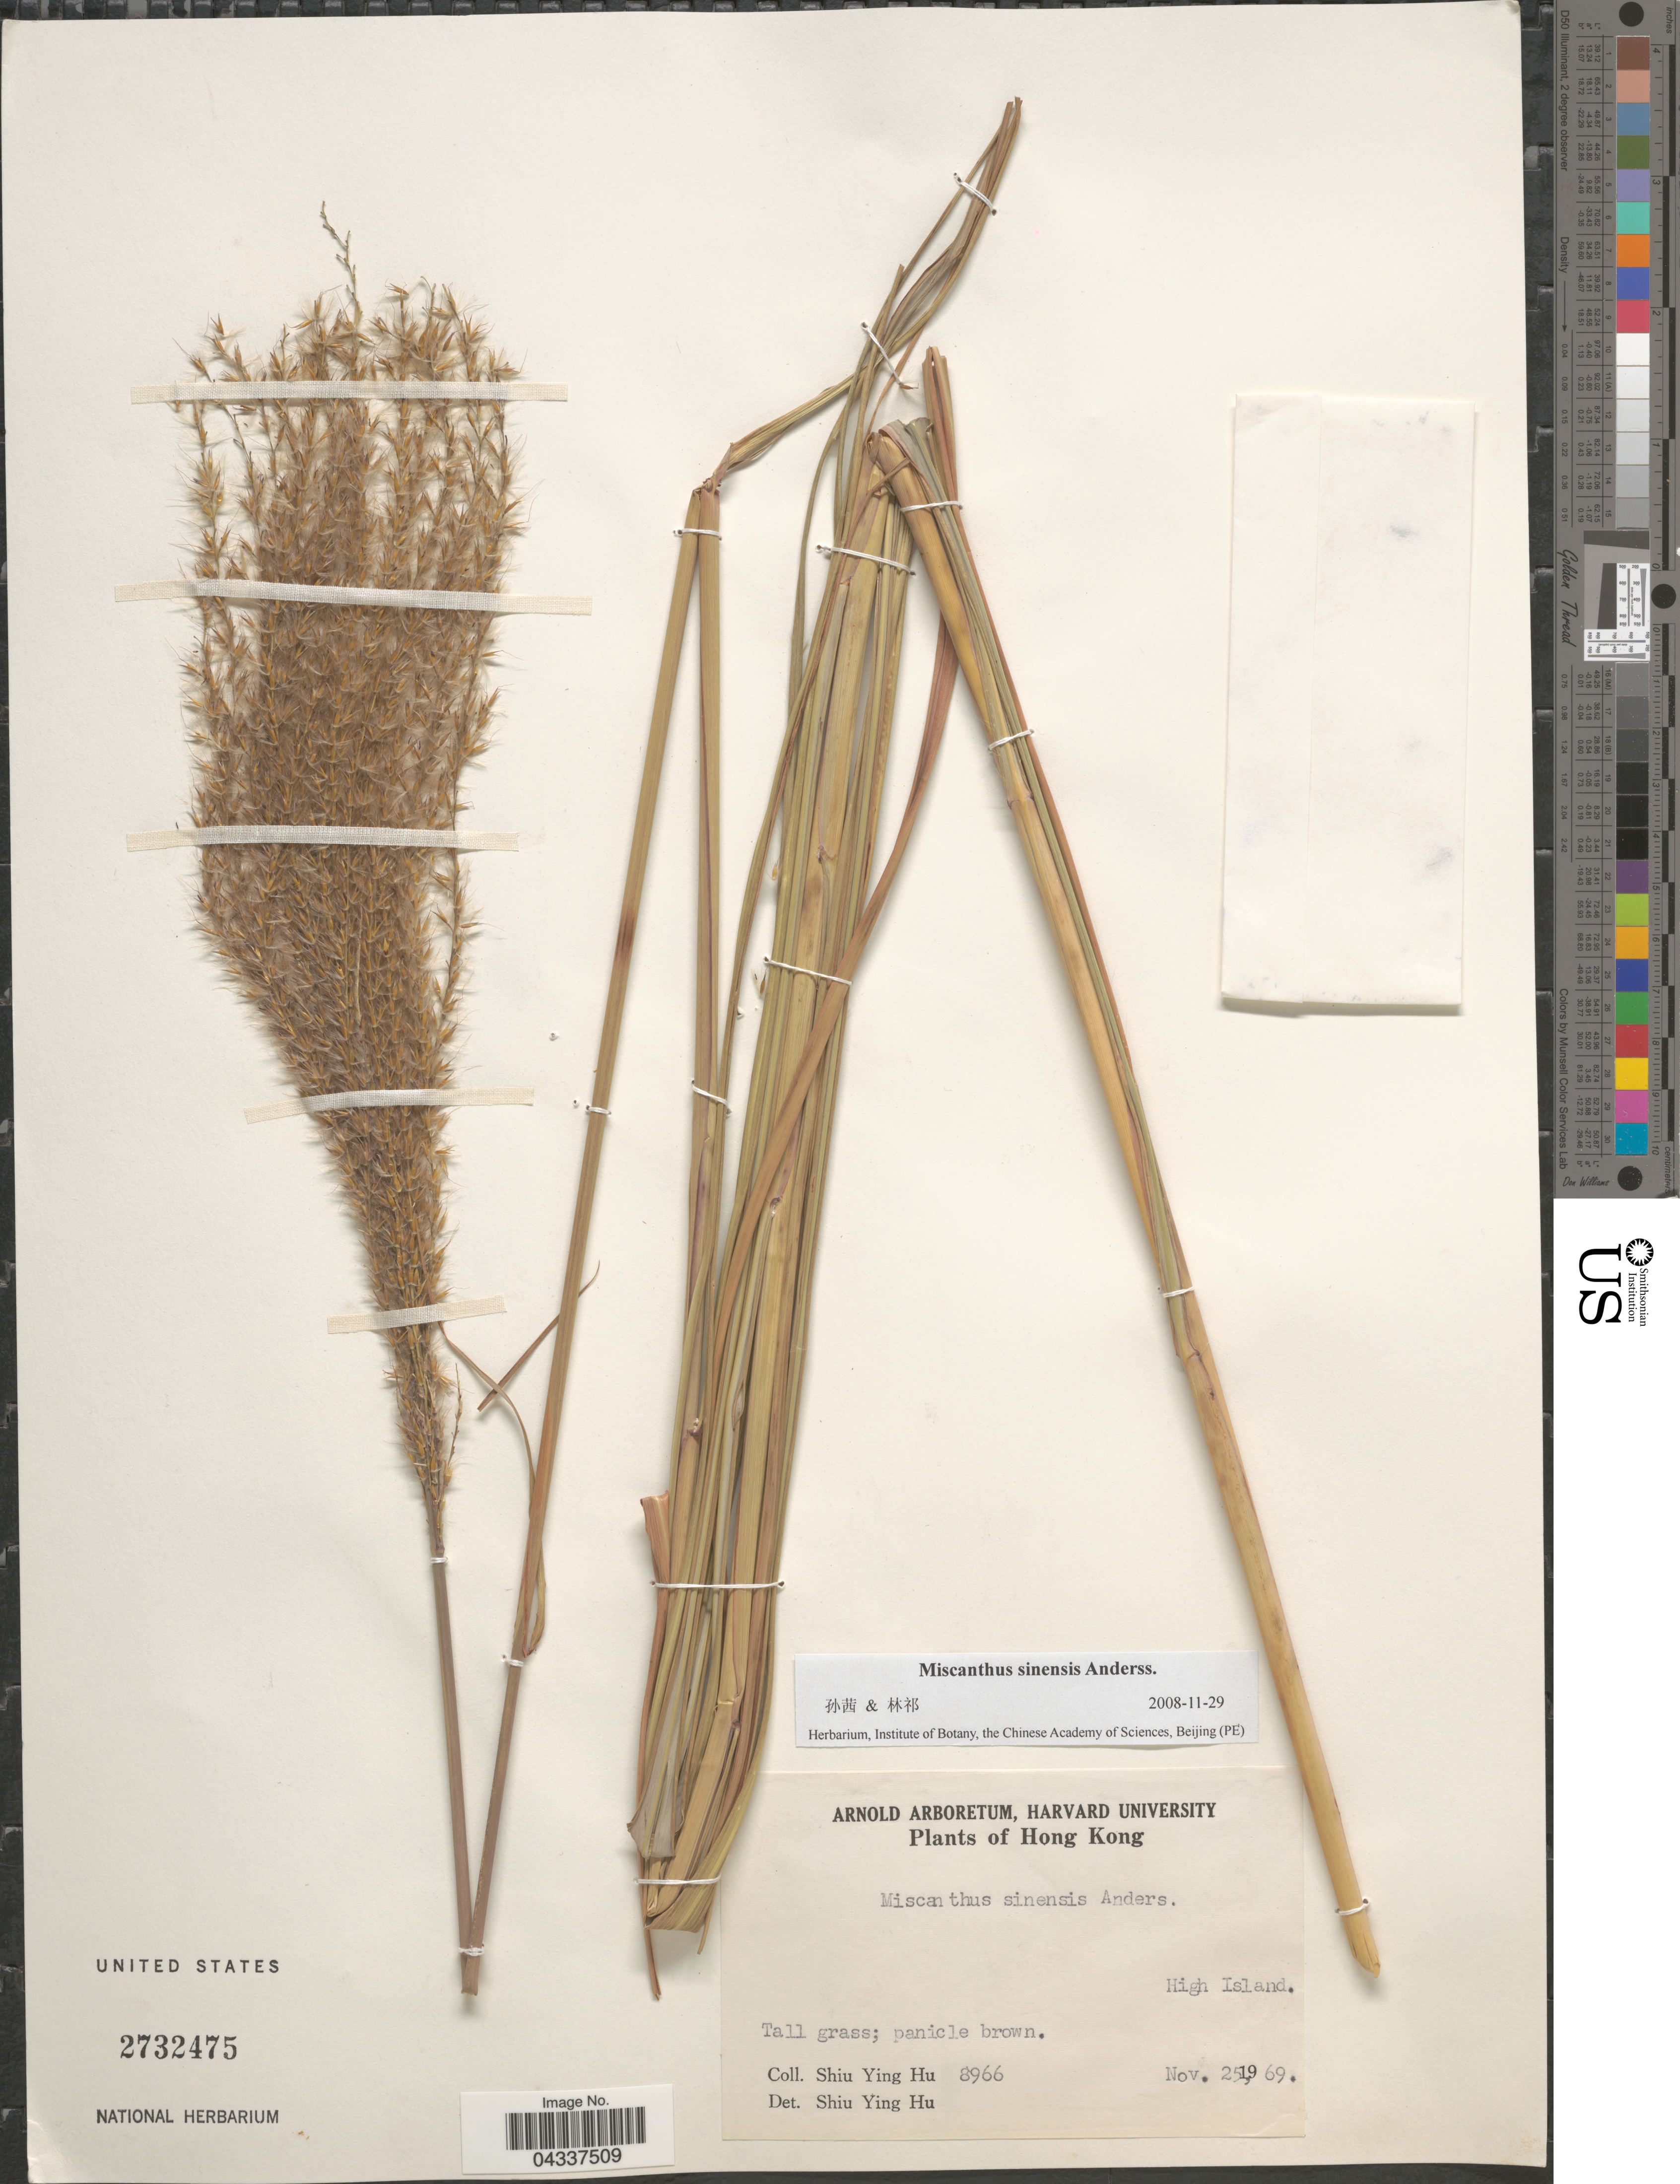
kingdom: Plantae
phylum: Tracheophyta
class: Liliopsida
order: Poales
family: Poaceae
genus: Miscanthus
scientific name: Miscanthus sinensis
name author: Andersson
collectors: S. Y. Hu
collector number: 8966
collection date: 1969-11-25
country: China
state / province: Hong Kong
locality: High Island.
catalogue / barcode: US 2732475